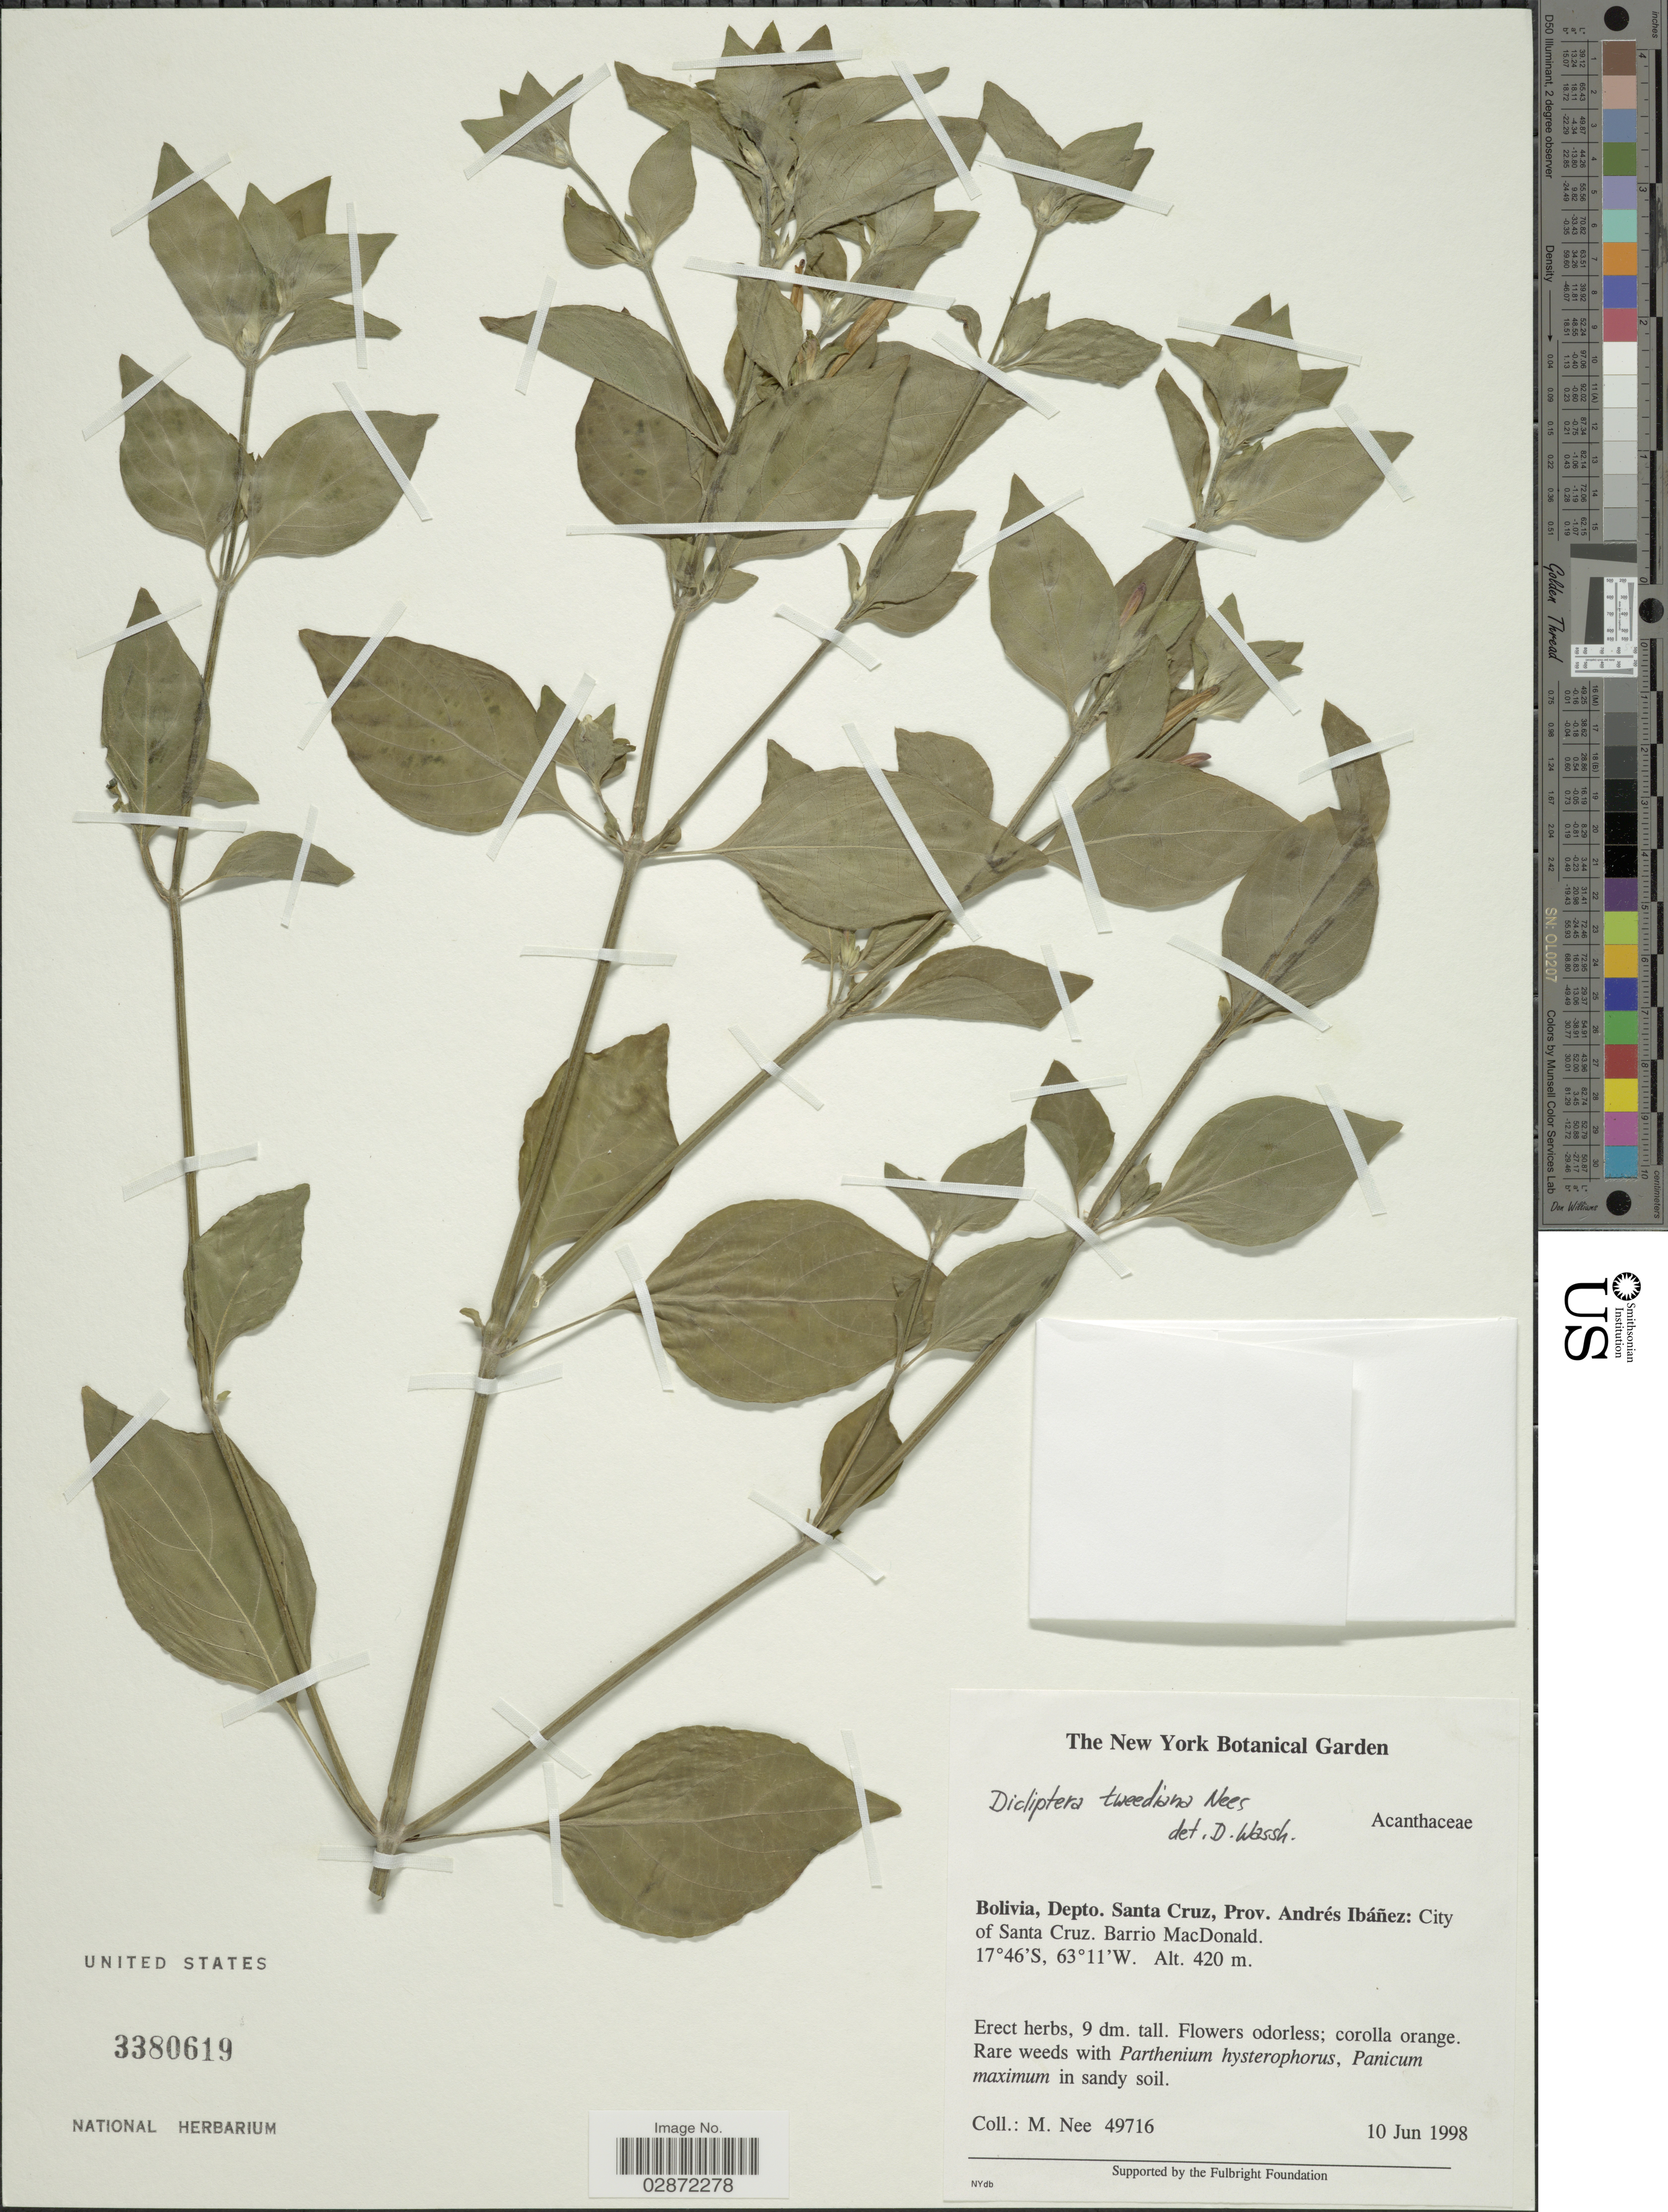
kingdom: Plantae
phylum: Tracheophyta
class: Magnoliopsida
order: Lamiales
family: Acanthaceae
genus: Dicliptera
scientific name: Dicliptera squarrosa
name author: Nees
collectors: M. Nee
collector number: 49716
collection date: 1998-06-10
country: Bolivia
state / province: Santa Cruz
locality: Depto. Santa Cruz, Prov. Andrés Ibáñez: City of Santa Cruz. Barrio MacDonald.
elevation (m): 420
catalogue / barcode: US 3380619